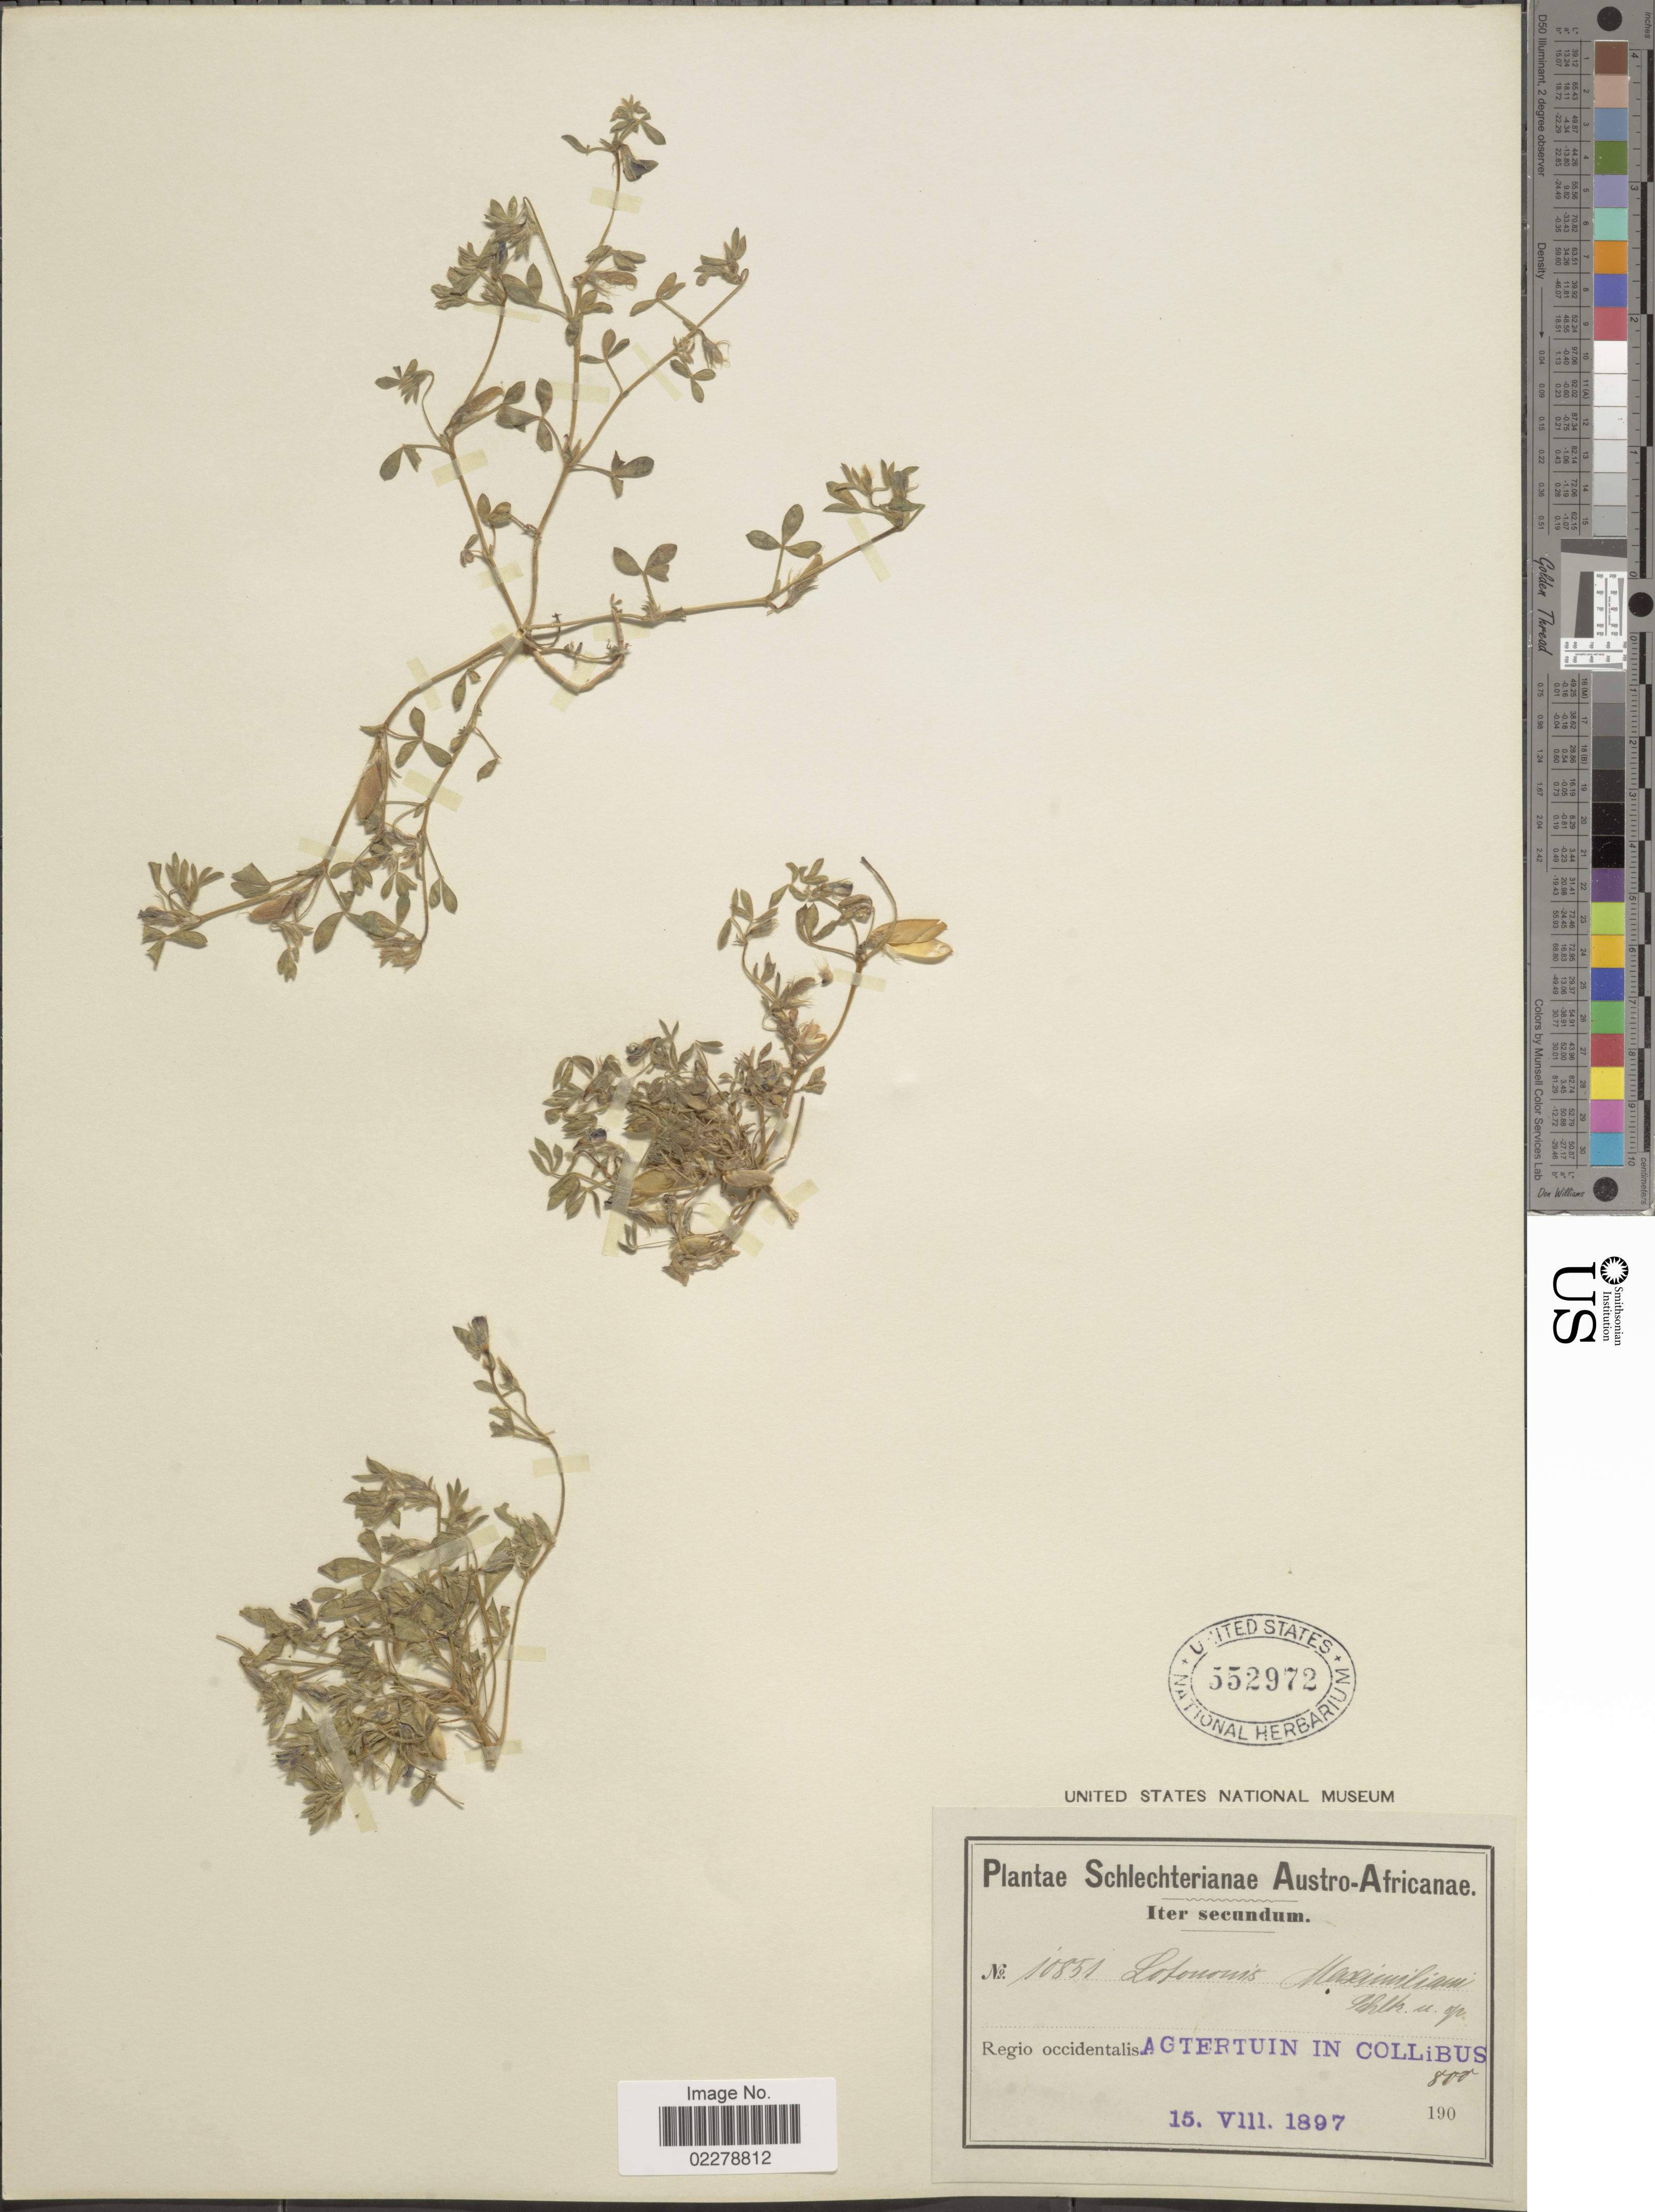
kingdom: Plantae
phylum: Tracheophyta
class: Magnoliopsida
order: Fabales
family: Fabaceae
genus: Lotononis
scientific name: Lotononis maximiliani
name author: De Wild.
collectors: Schlechter, --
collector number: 10851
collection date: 1897-08-15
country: South Africa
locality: Austro-Africanae. Regio occidentalis. Agtertuin in collibus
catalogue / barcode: US 552972